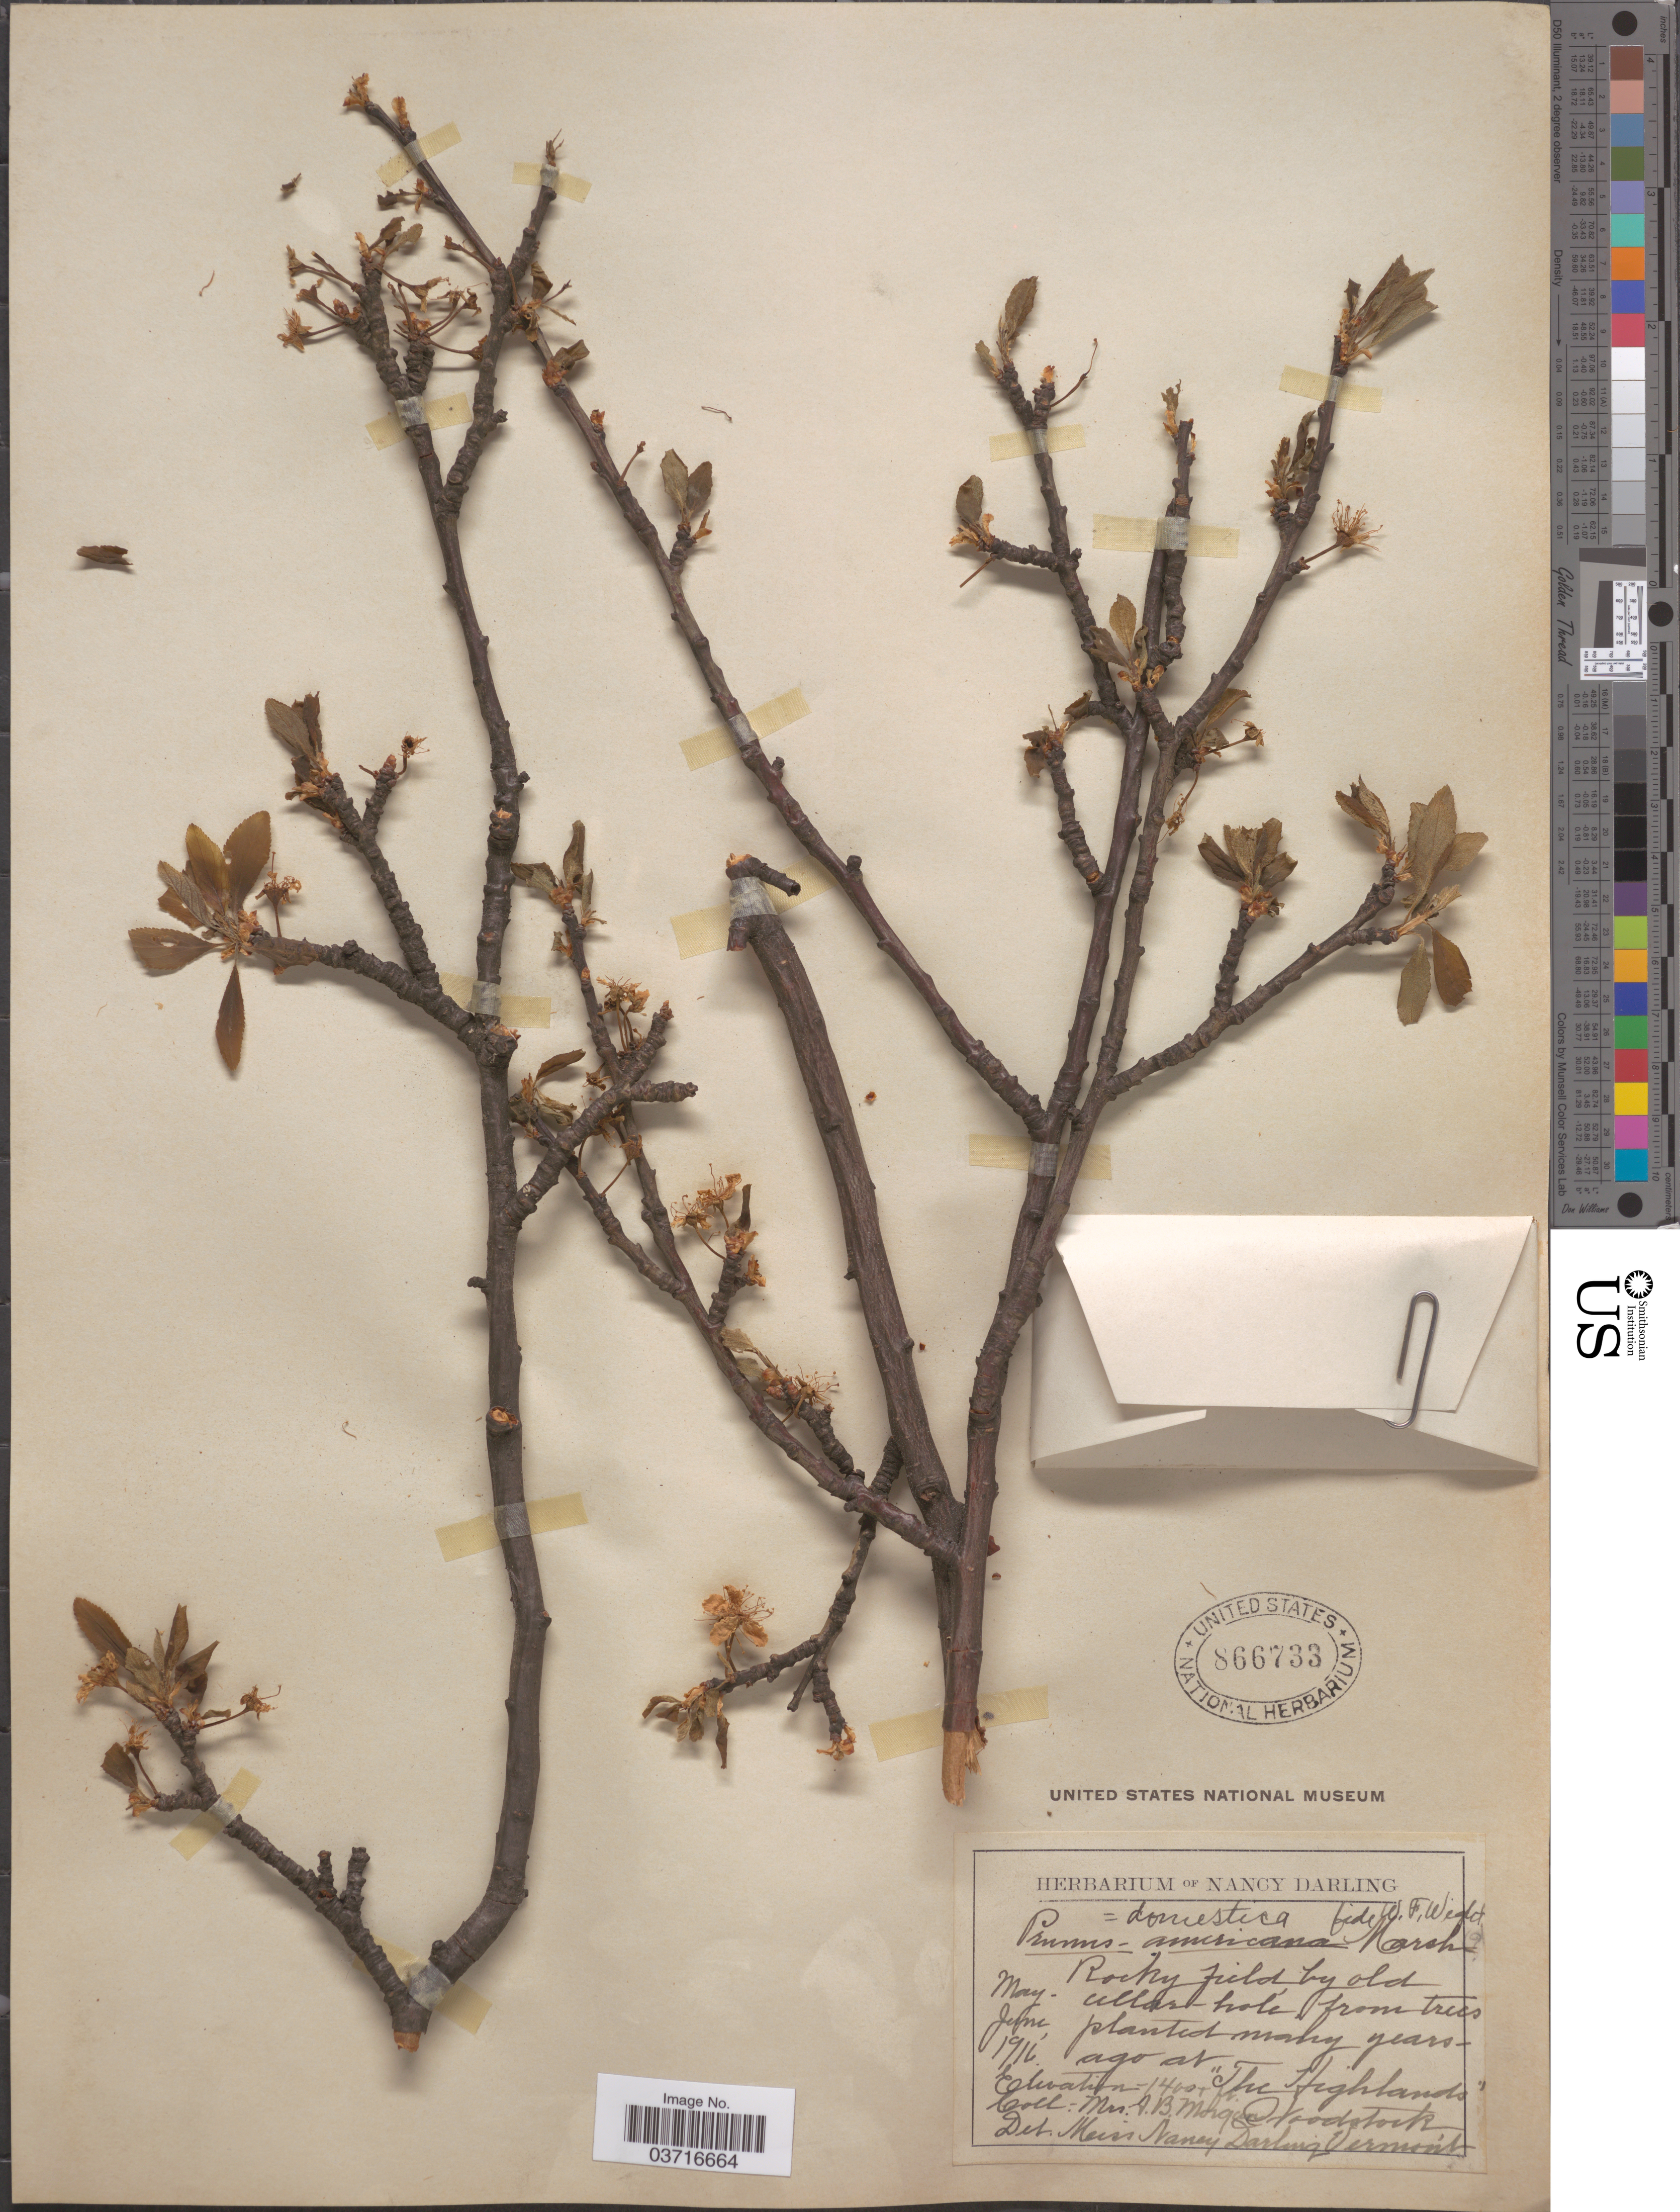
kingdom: Plantae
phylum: Tracheophyta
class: Magnoliopsida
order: Rosales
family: Rosaceae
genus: Prunus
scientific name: Prunus sp.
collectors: A. Morgan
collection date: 1916-05/1916-06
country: United States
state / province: Vermont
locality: The Highlands. Woodstock.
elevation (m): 427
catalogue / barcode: US 866733